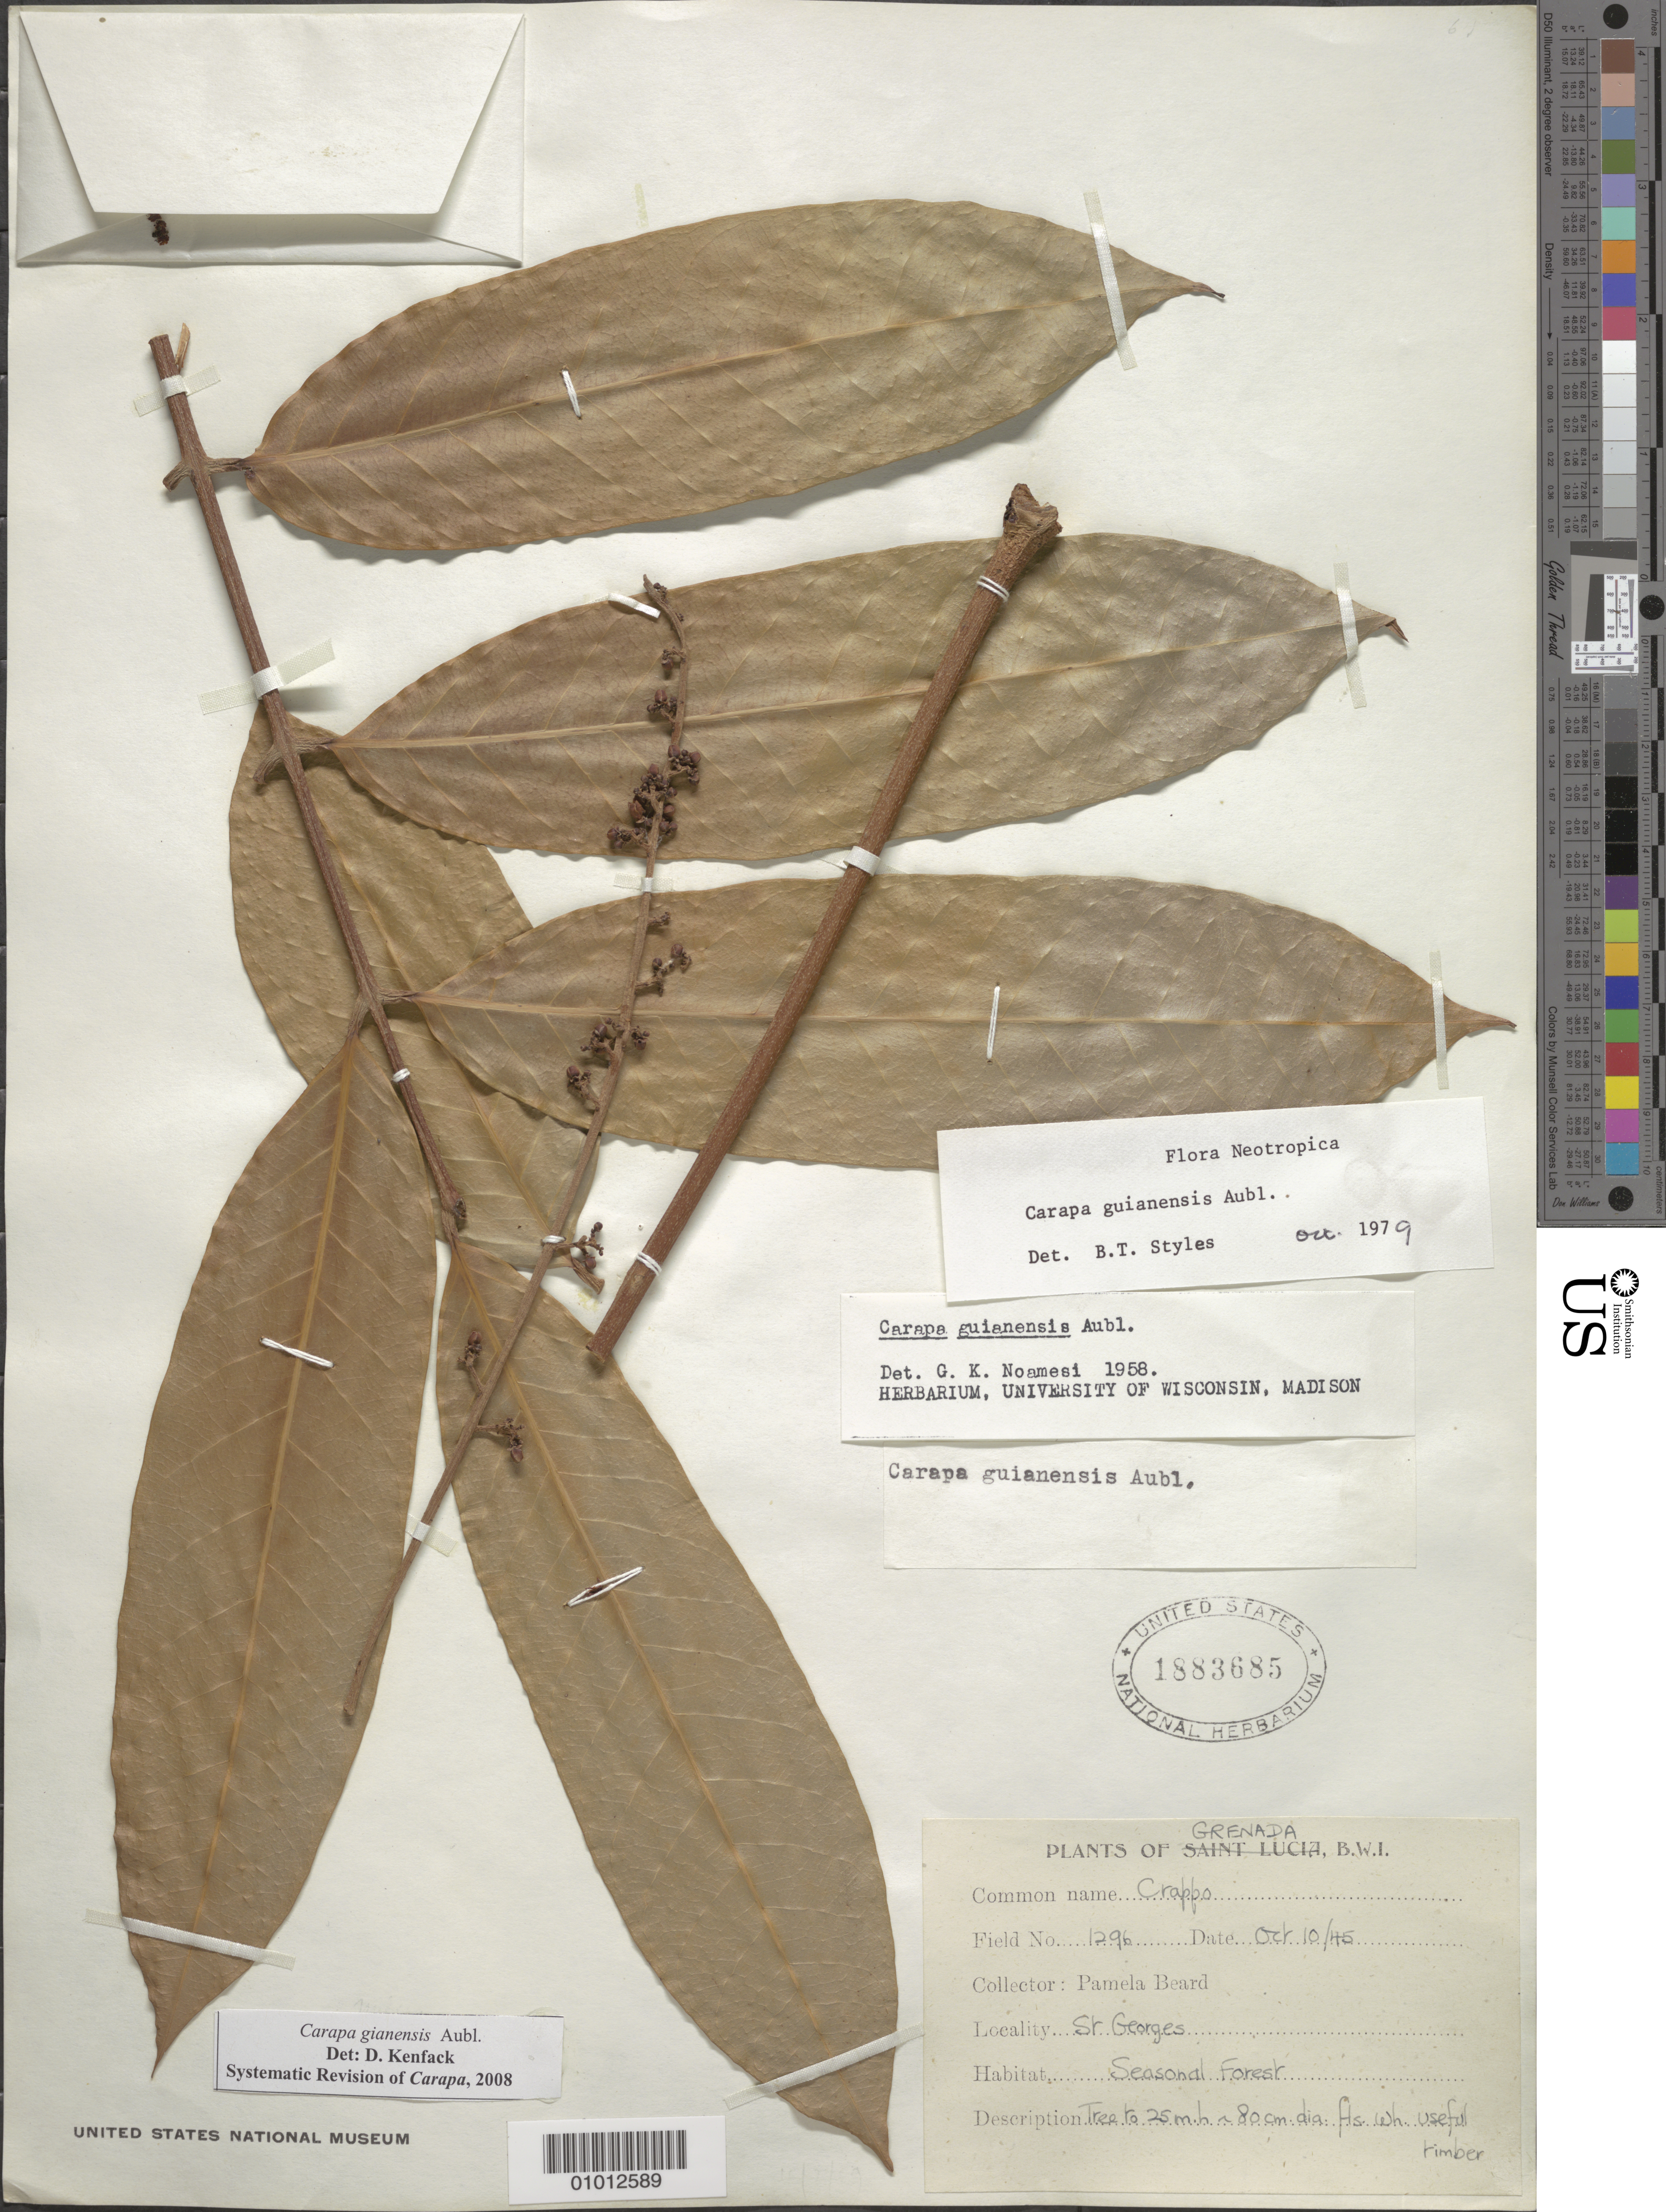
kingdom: Plantae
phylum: Tracheophyta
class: Magnoliopsida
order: Sapindales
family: Meliaceae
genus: Carapa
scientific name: Carapa guianensis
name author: Aubl.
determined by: Kenfack, D.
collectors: P. Beard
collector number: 1296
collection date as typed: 10 Oct 1945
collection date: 1945-10-10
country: Grenada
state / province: Saint George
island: Grenada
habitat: Seasonal forest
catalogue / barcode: US 1883685